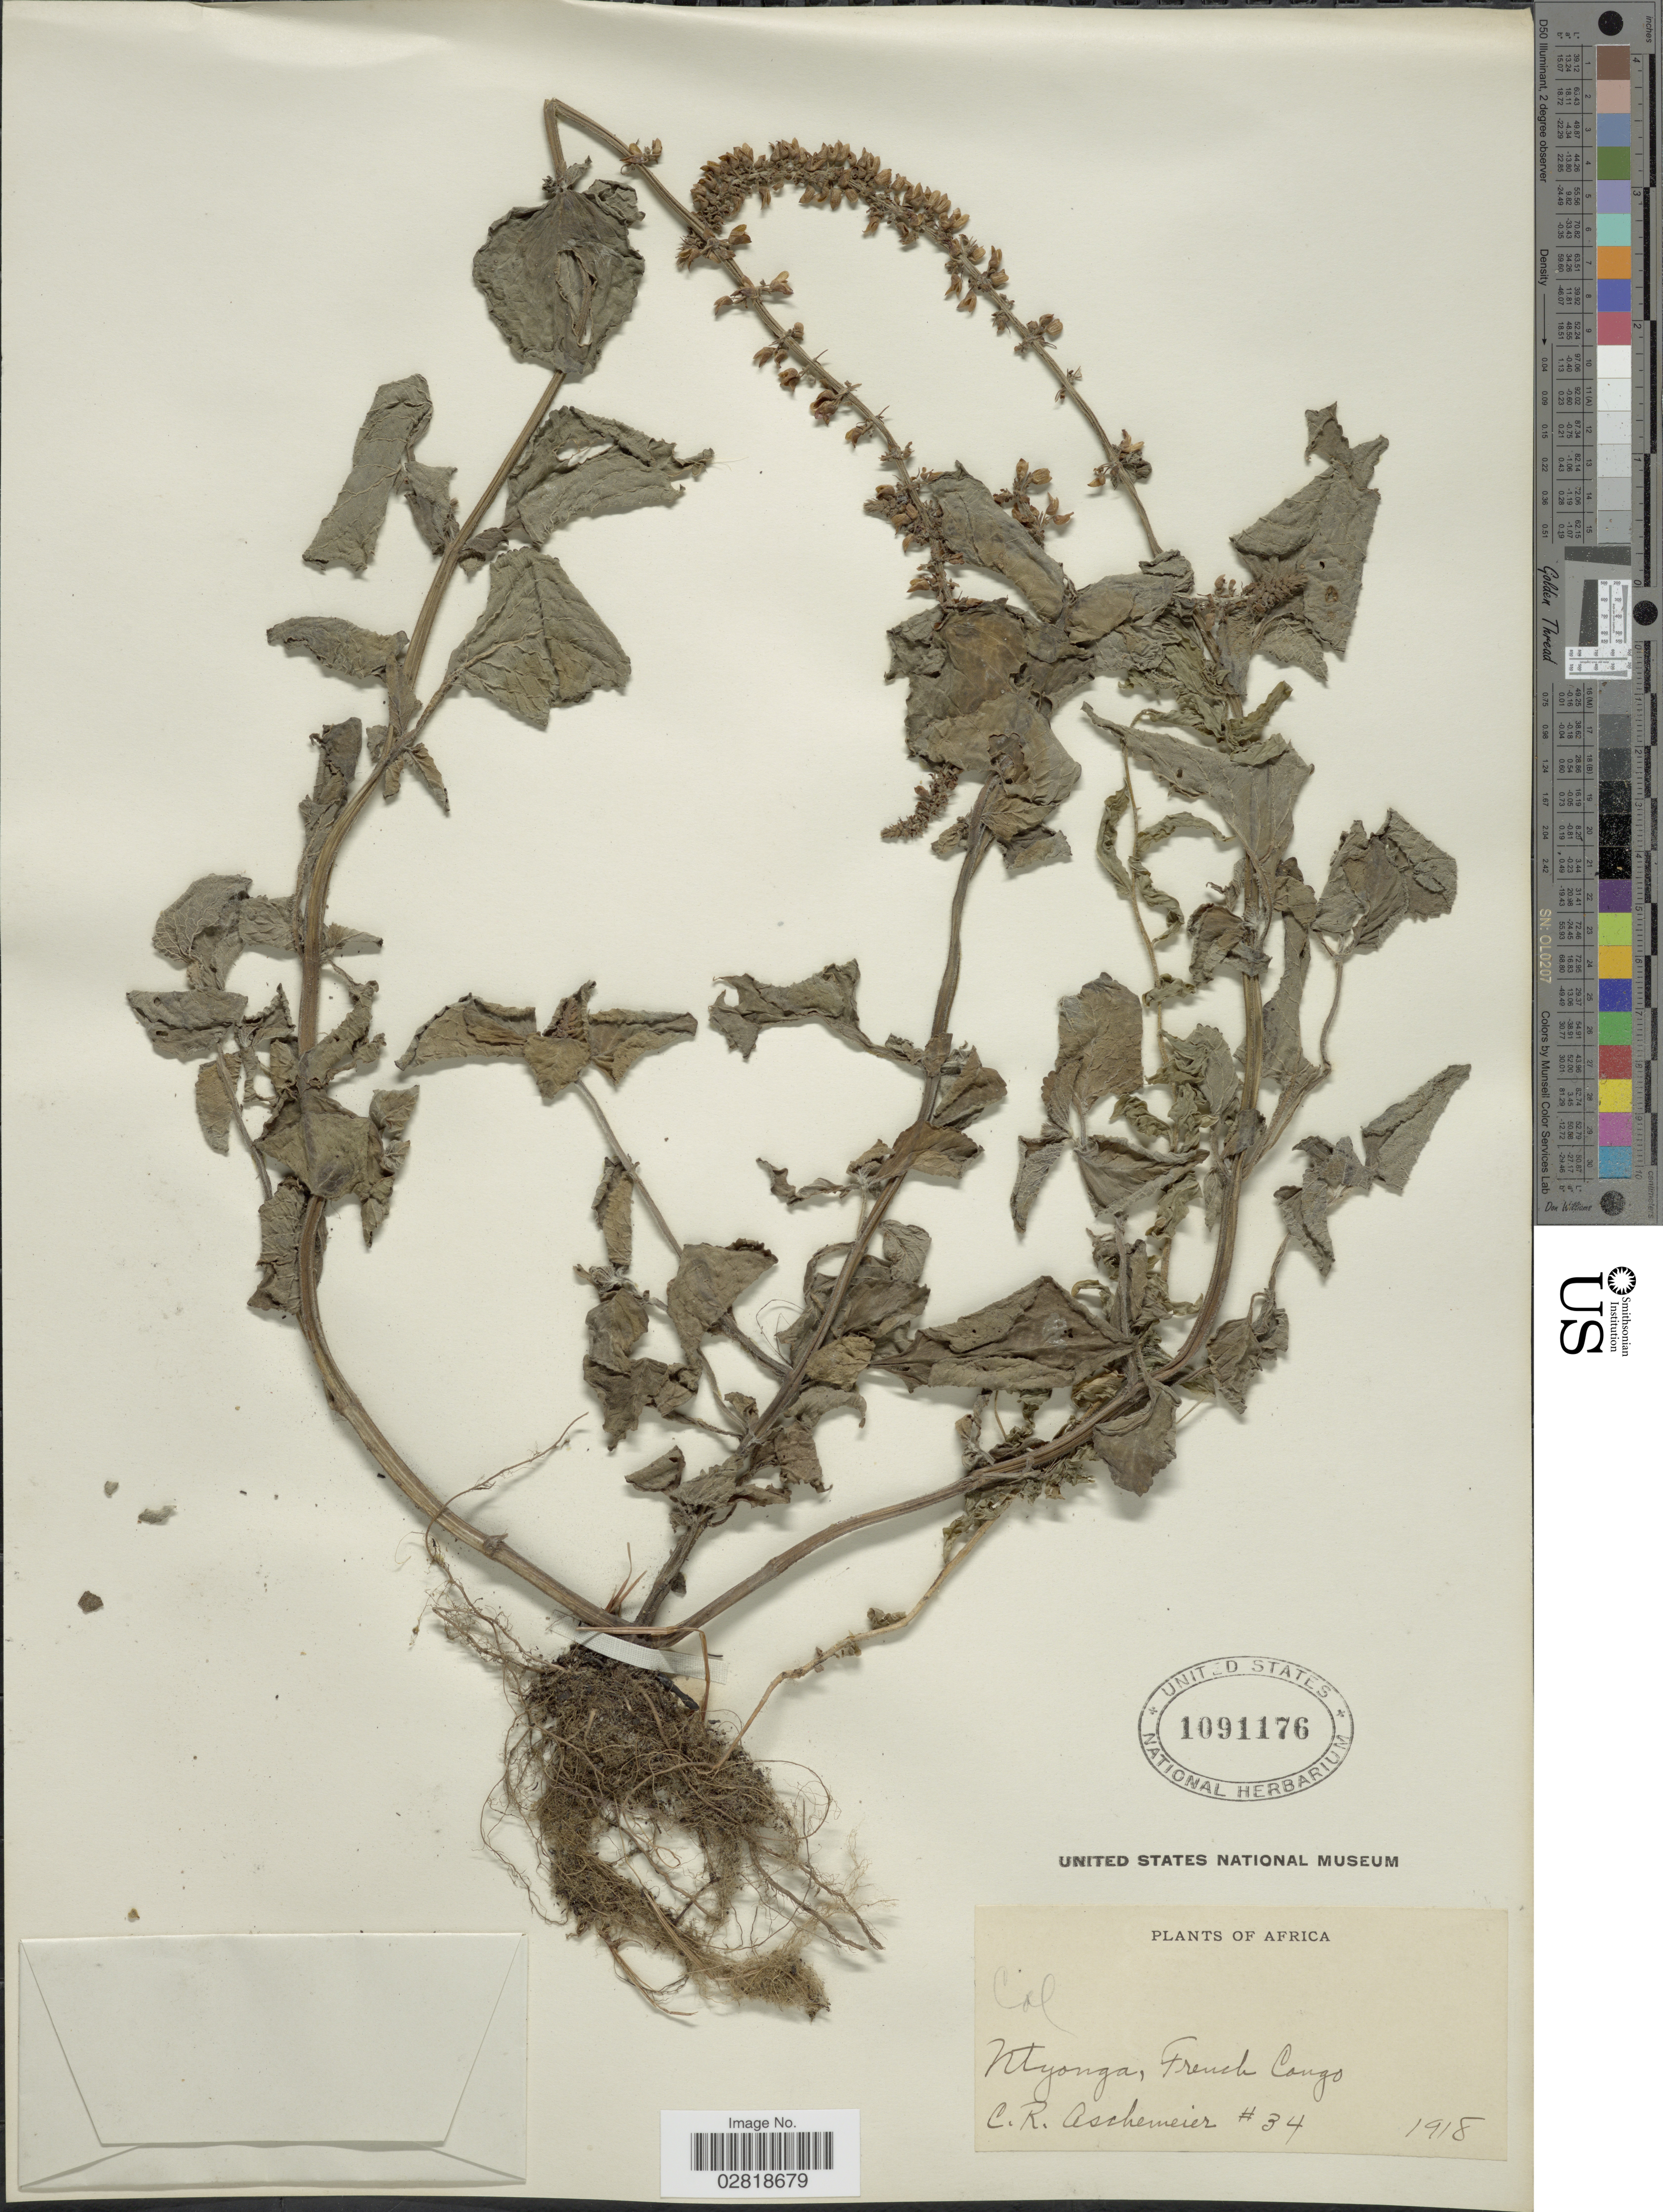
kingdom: Plantae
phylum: Tracheophyta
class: Magnoliopsida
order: Lamiales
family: Lamiaceae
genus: Plectranthus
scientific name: Plectranthus sp.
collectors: C. Aschemeier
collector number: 34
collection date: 1918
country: Congo, Republic of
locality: Ntyonga, French Congo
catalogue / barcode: US 1091176